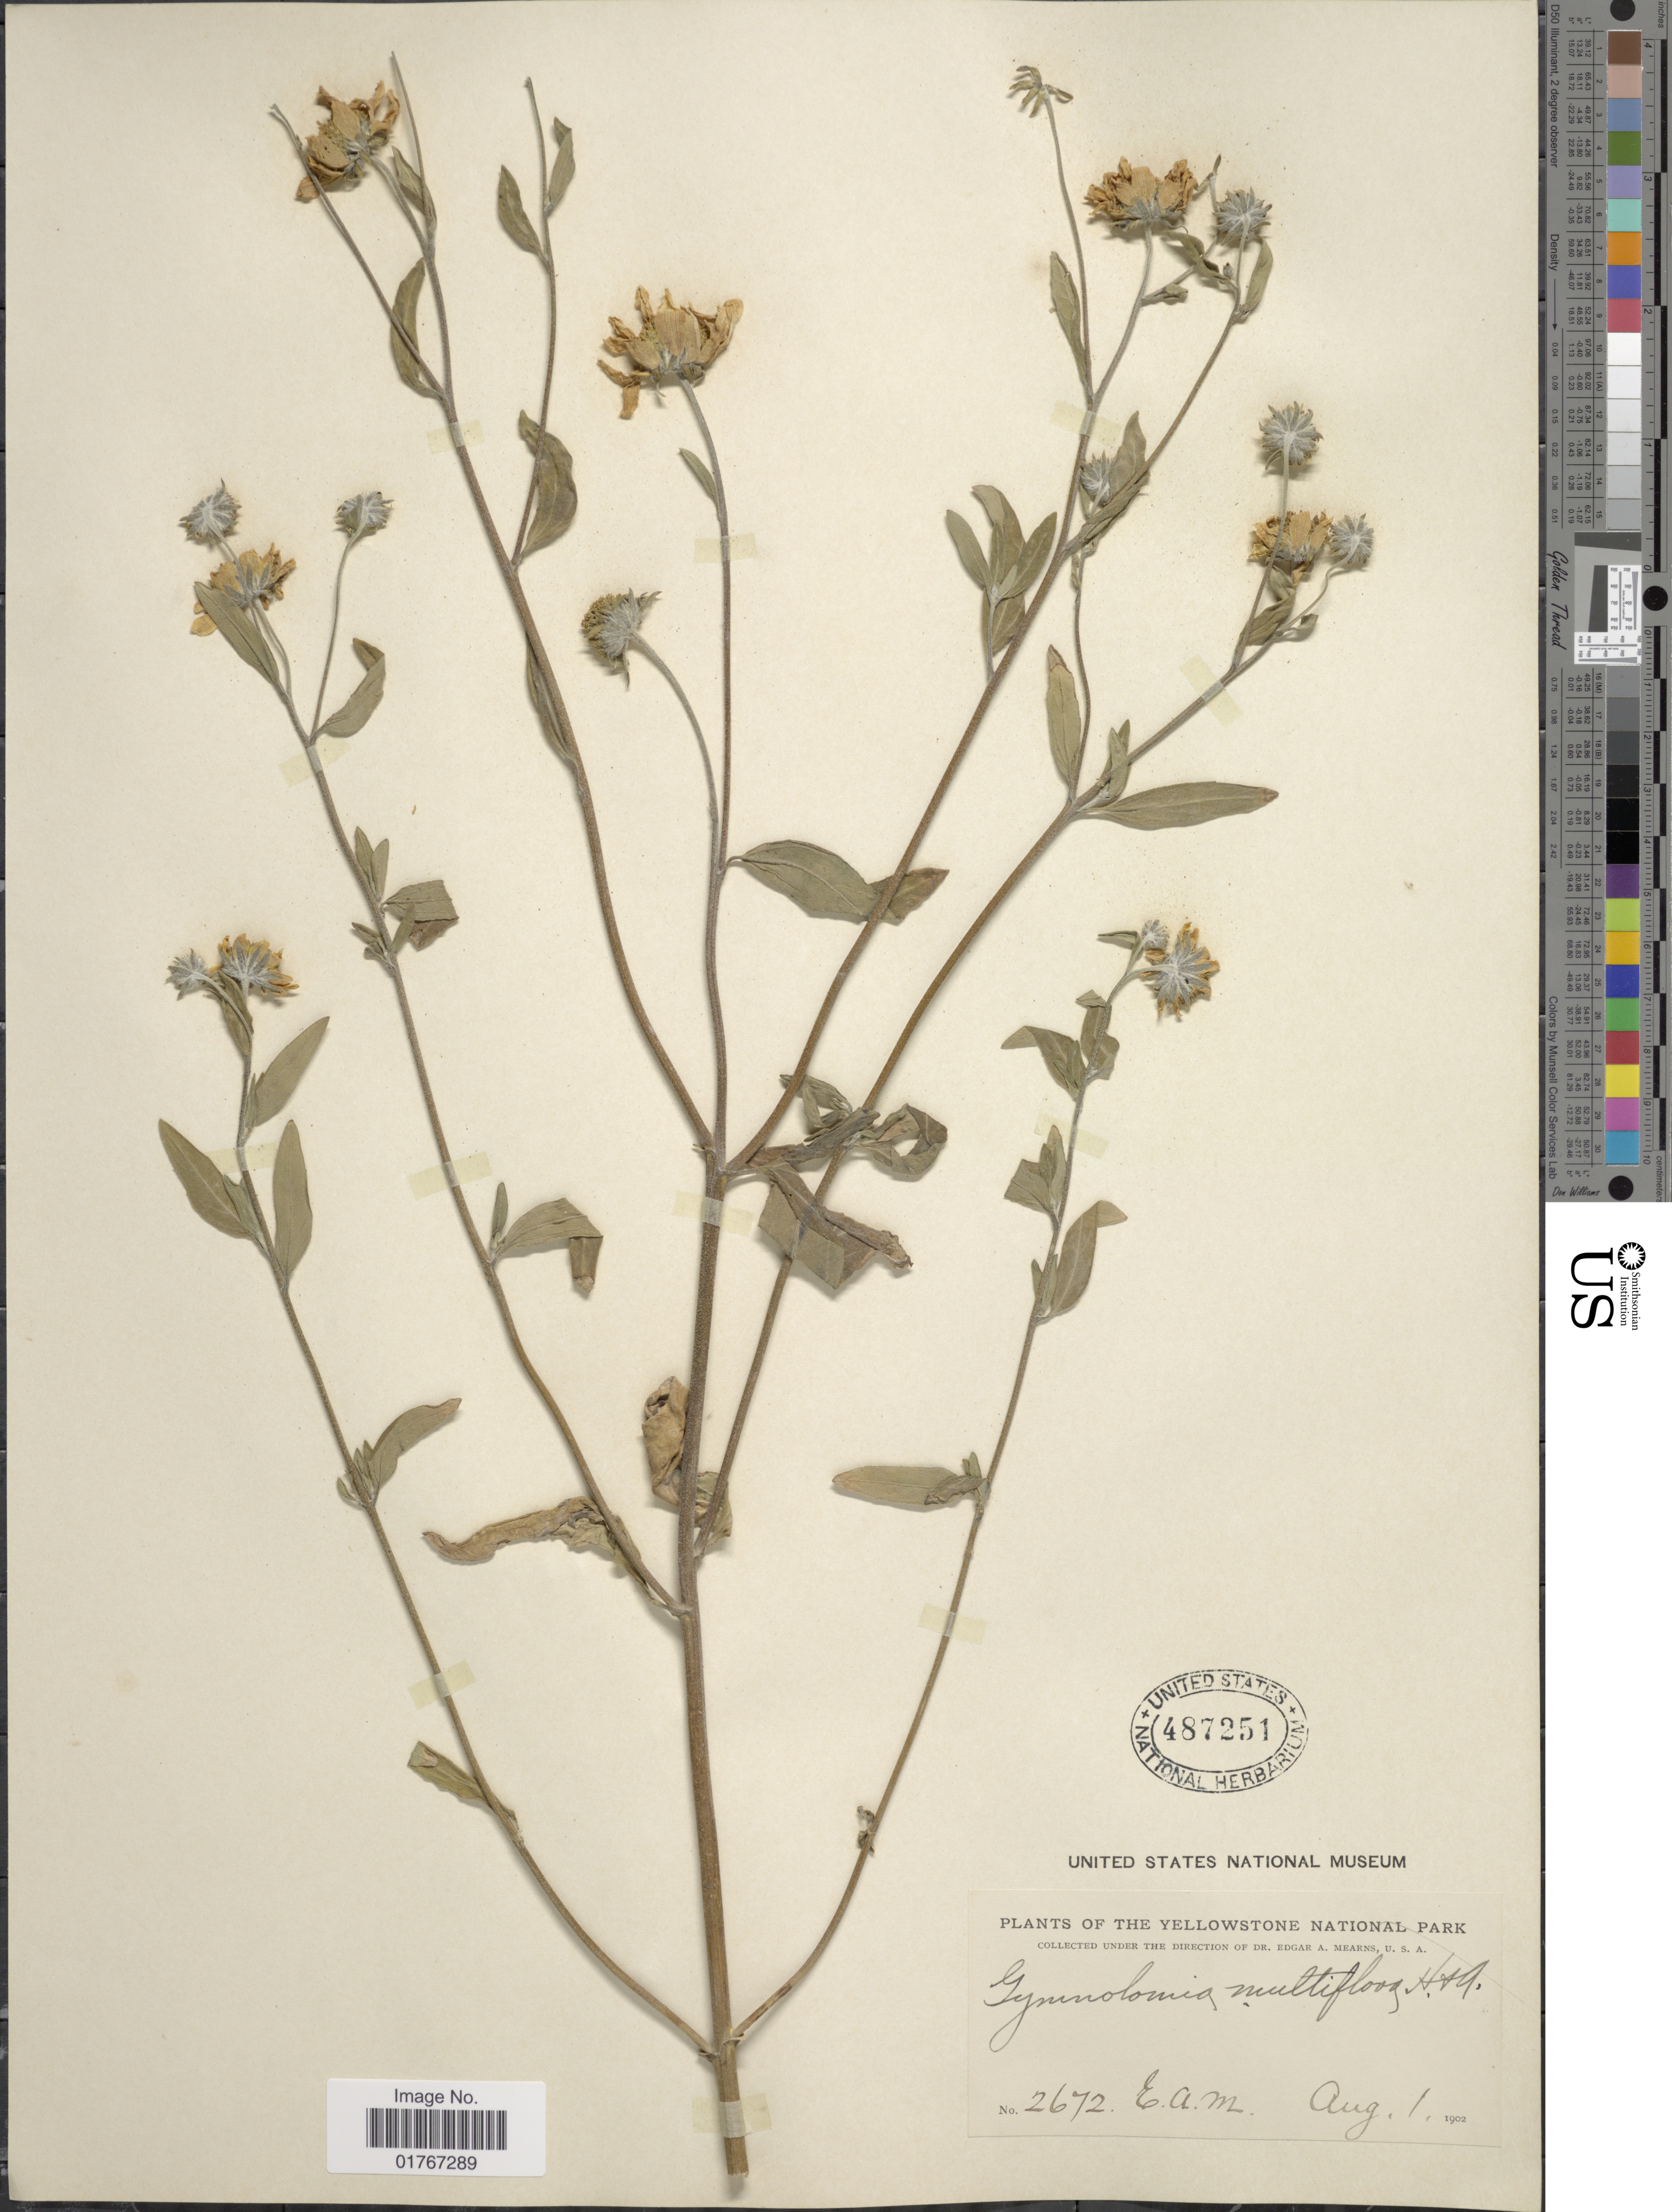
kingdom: Plantae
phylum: Tracheophyta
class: Magnoliopsida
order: Asterales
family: Asteraceae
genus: Heliomeris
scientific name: Heliomeris multiflora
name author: Nutt.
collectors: E. A. Mearns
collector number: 2672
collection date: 1902-08-01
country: United States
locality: The Yellowstone National Park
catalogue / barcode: US 487251